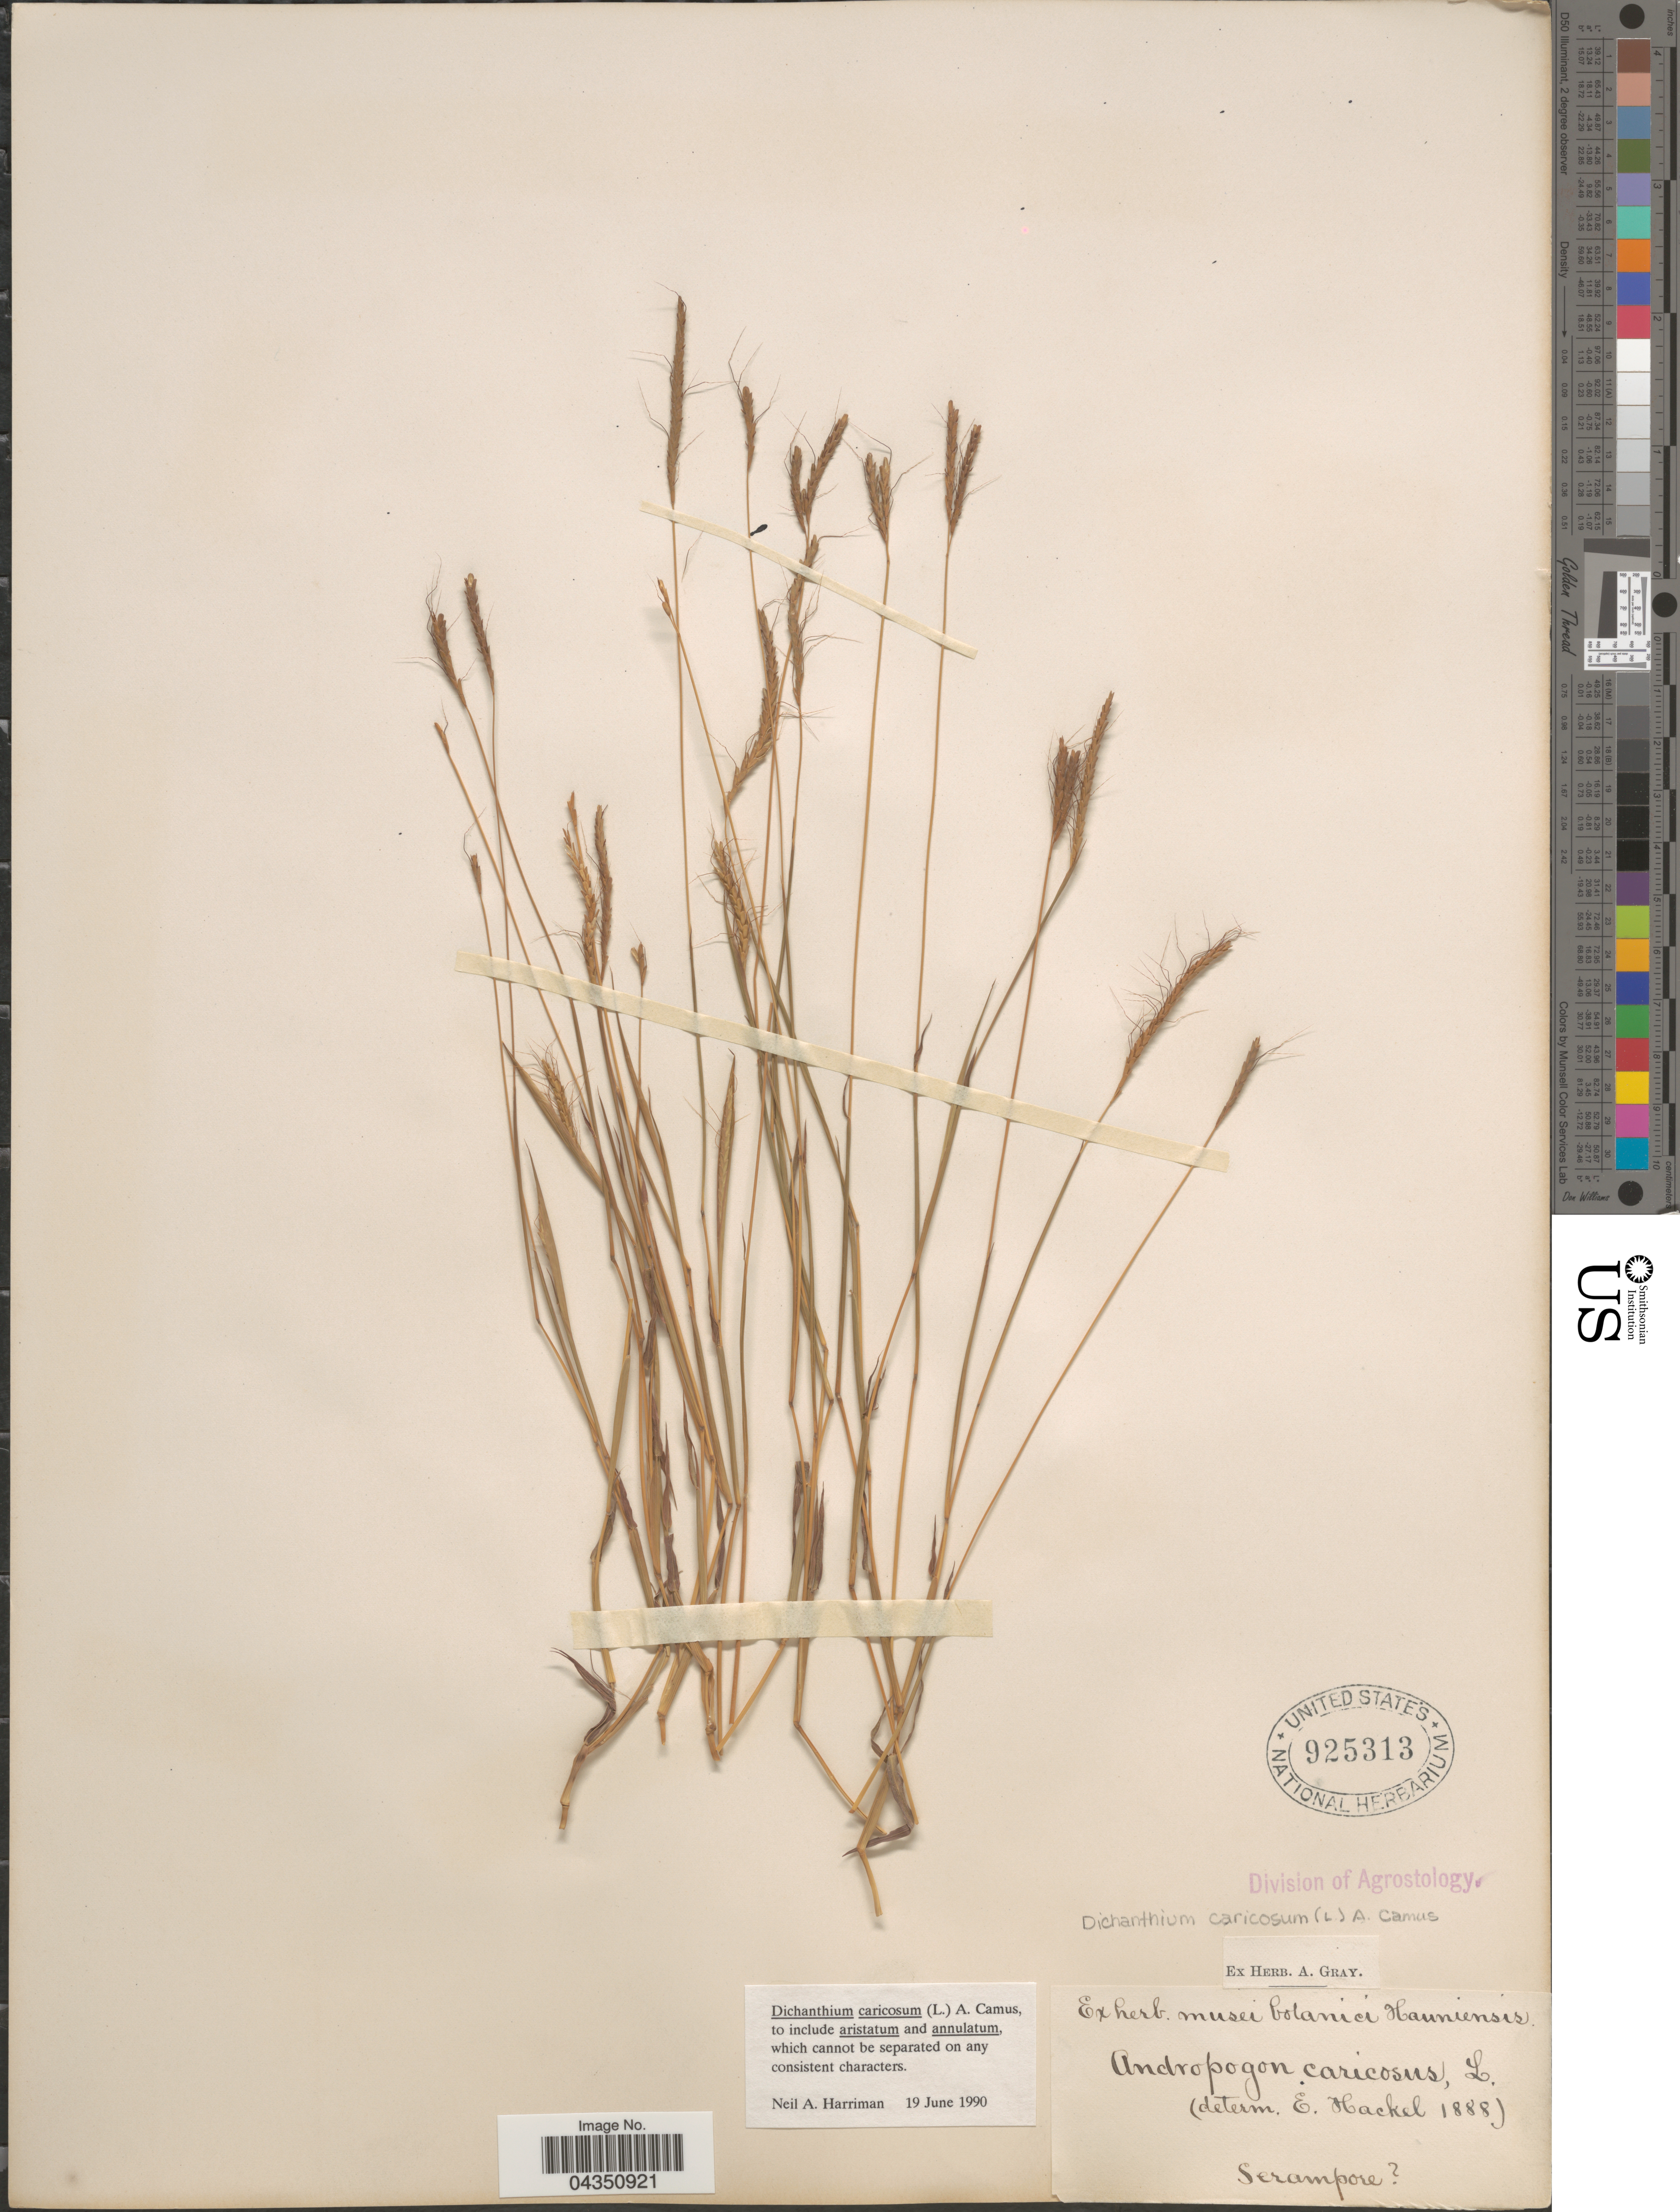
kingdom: Plantae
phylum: Tracheophyta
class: Liliopsida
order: Poales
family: Poaceae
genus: Dichanthium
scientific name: Dichanthium caricosum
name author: (L.) A. Camus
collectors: ex Mus. Bot. Hauniense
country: India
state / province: West Bengal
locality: Serampore.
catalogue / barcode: US 925313